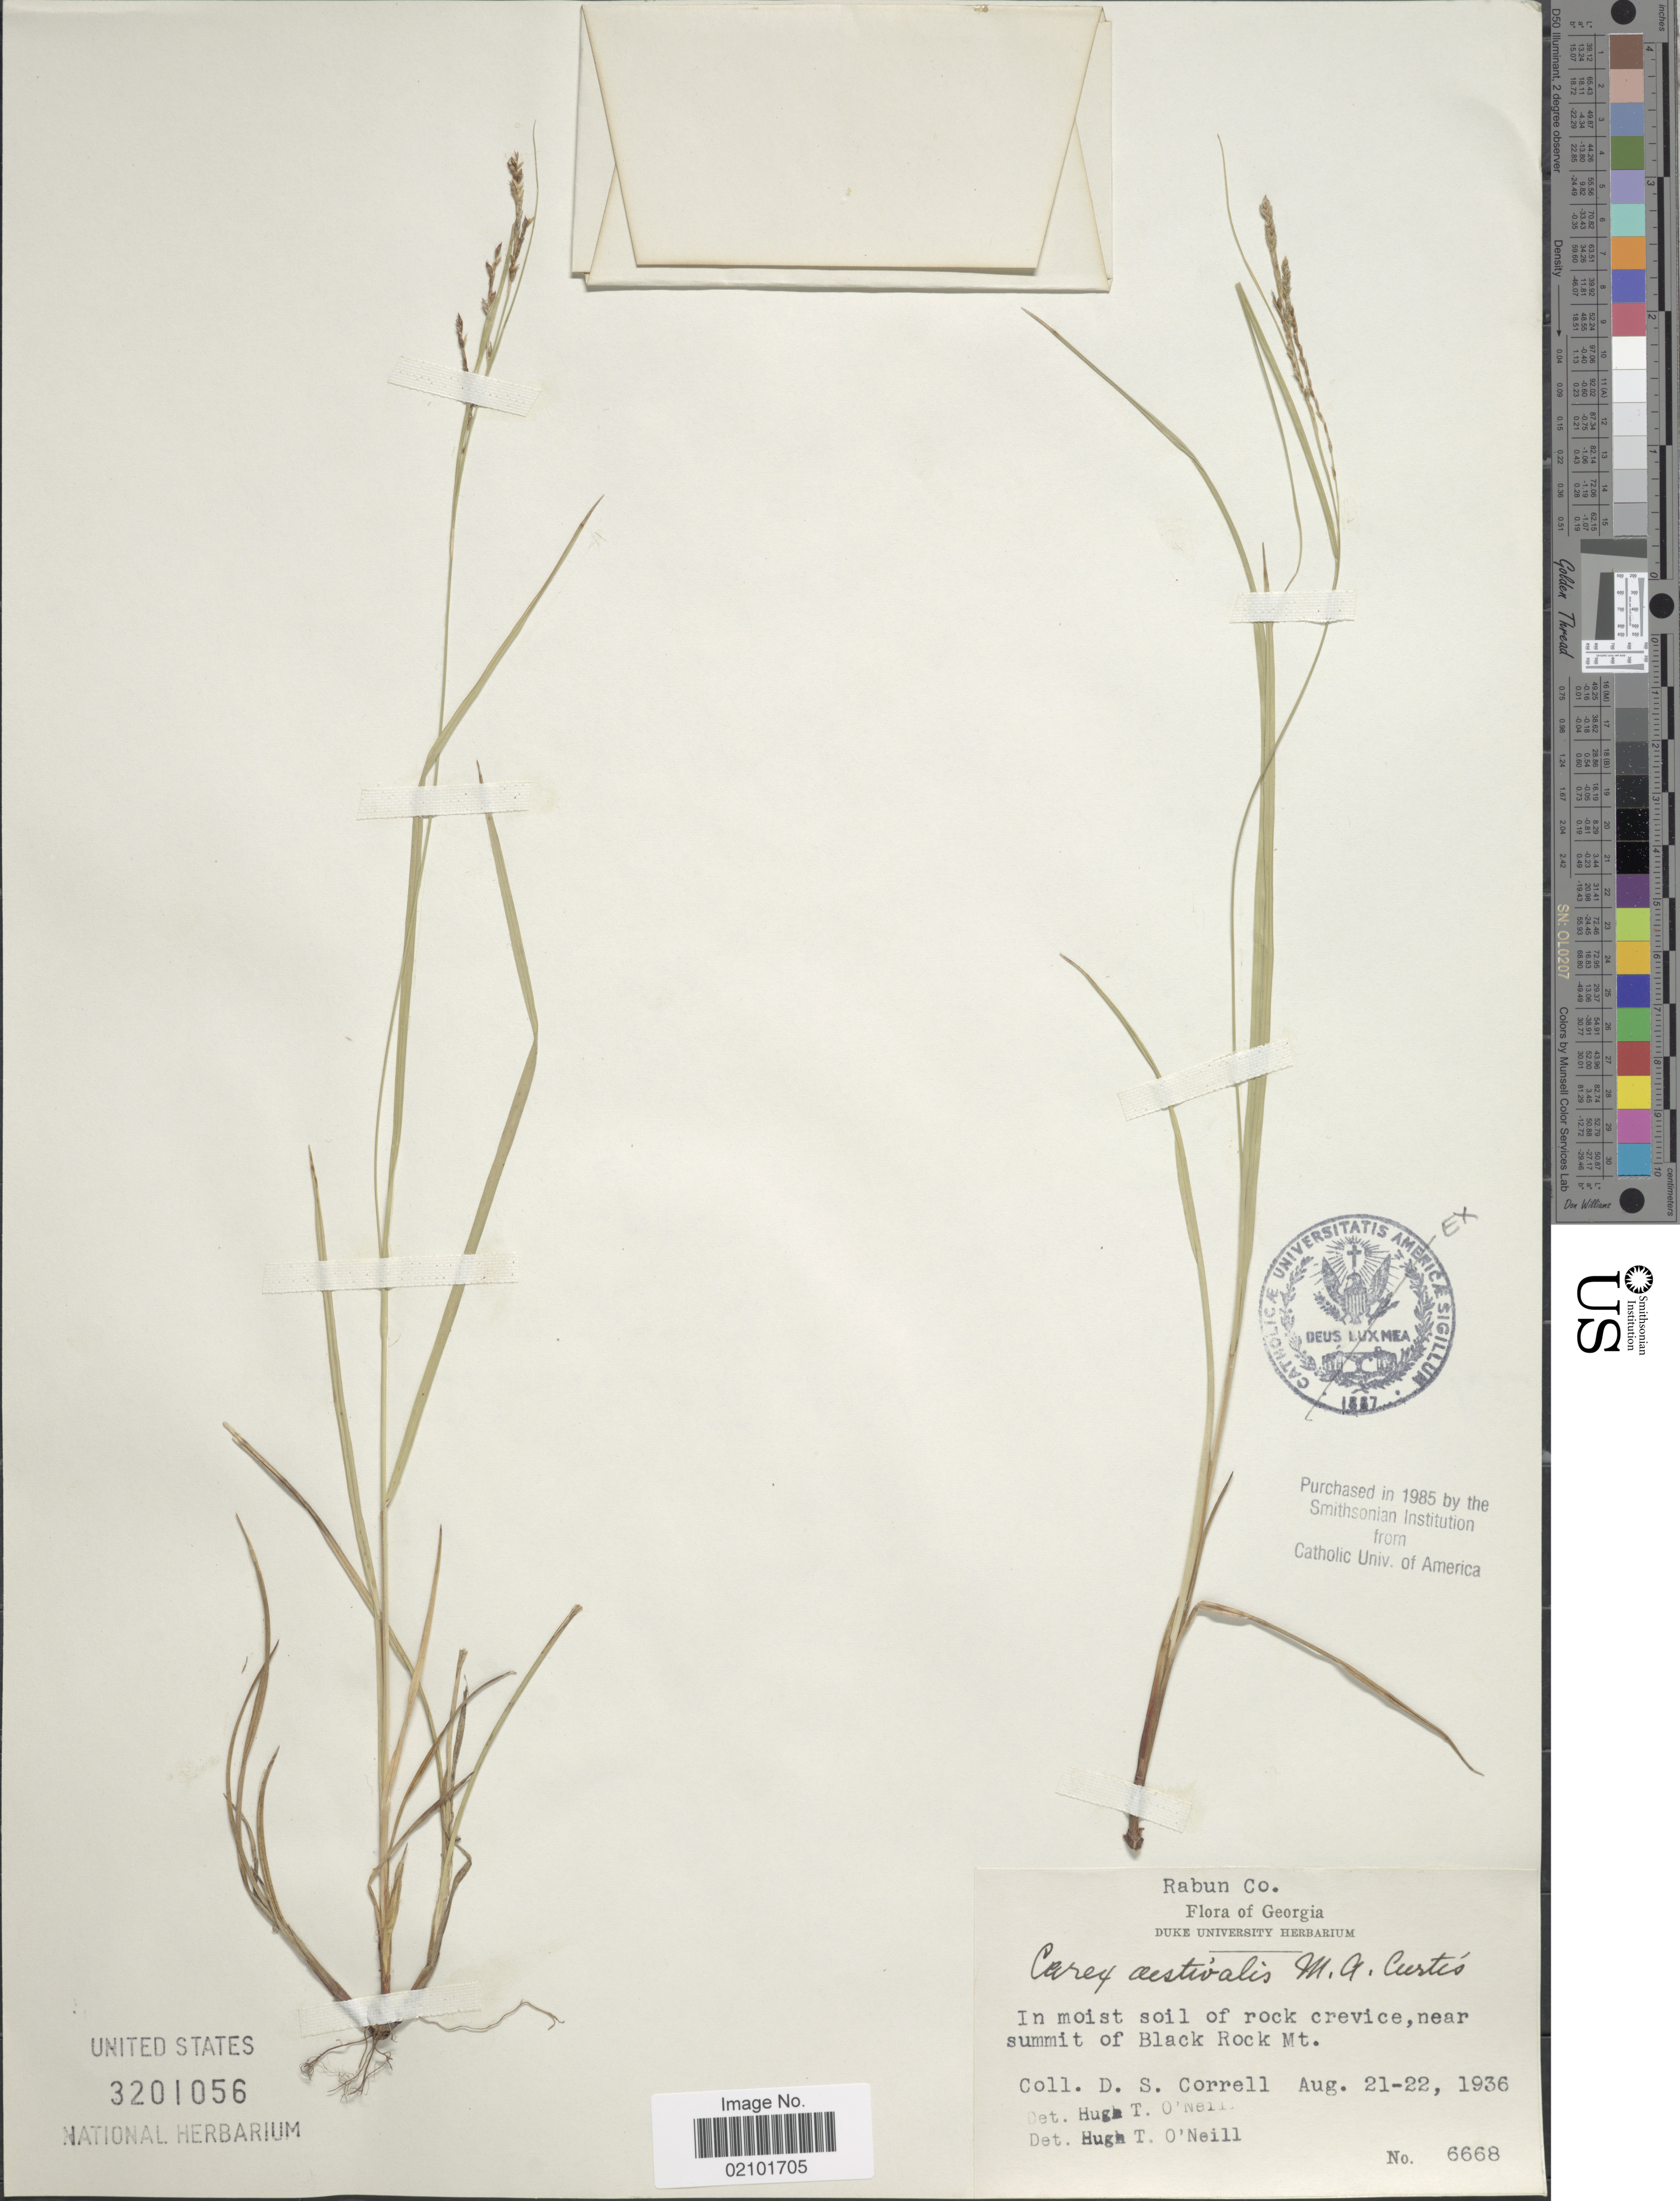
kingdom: Plantae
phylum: Tracheophyta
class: Liliopsida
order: Poales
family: Cyperaceae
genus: Carex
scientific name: Carex aestivalis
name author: M.A. Curtis ex A. Gray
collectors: D. S. Correll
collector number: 6668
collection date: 1936-08-21/1936-08-22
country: United States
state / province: Georgia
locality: Rabun Co. near summit of Black Rock Mt.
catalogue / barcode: US 3201056